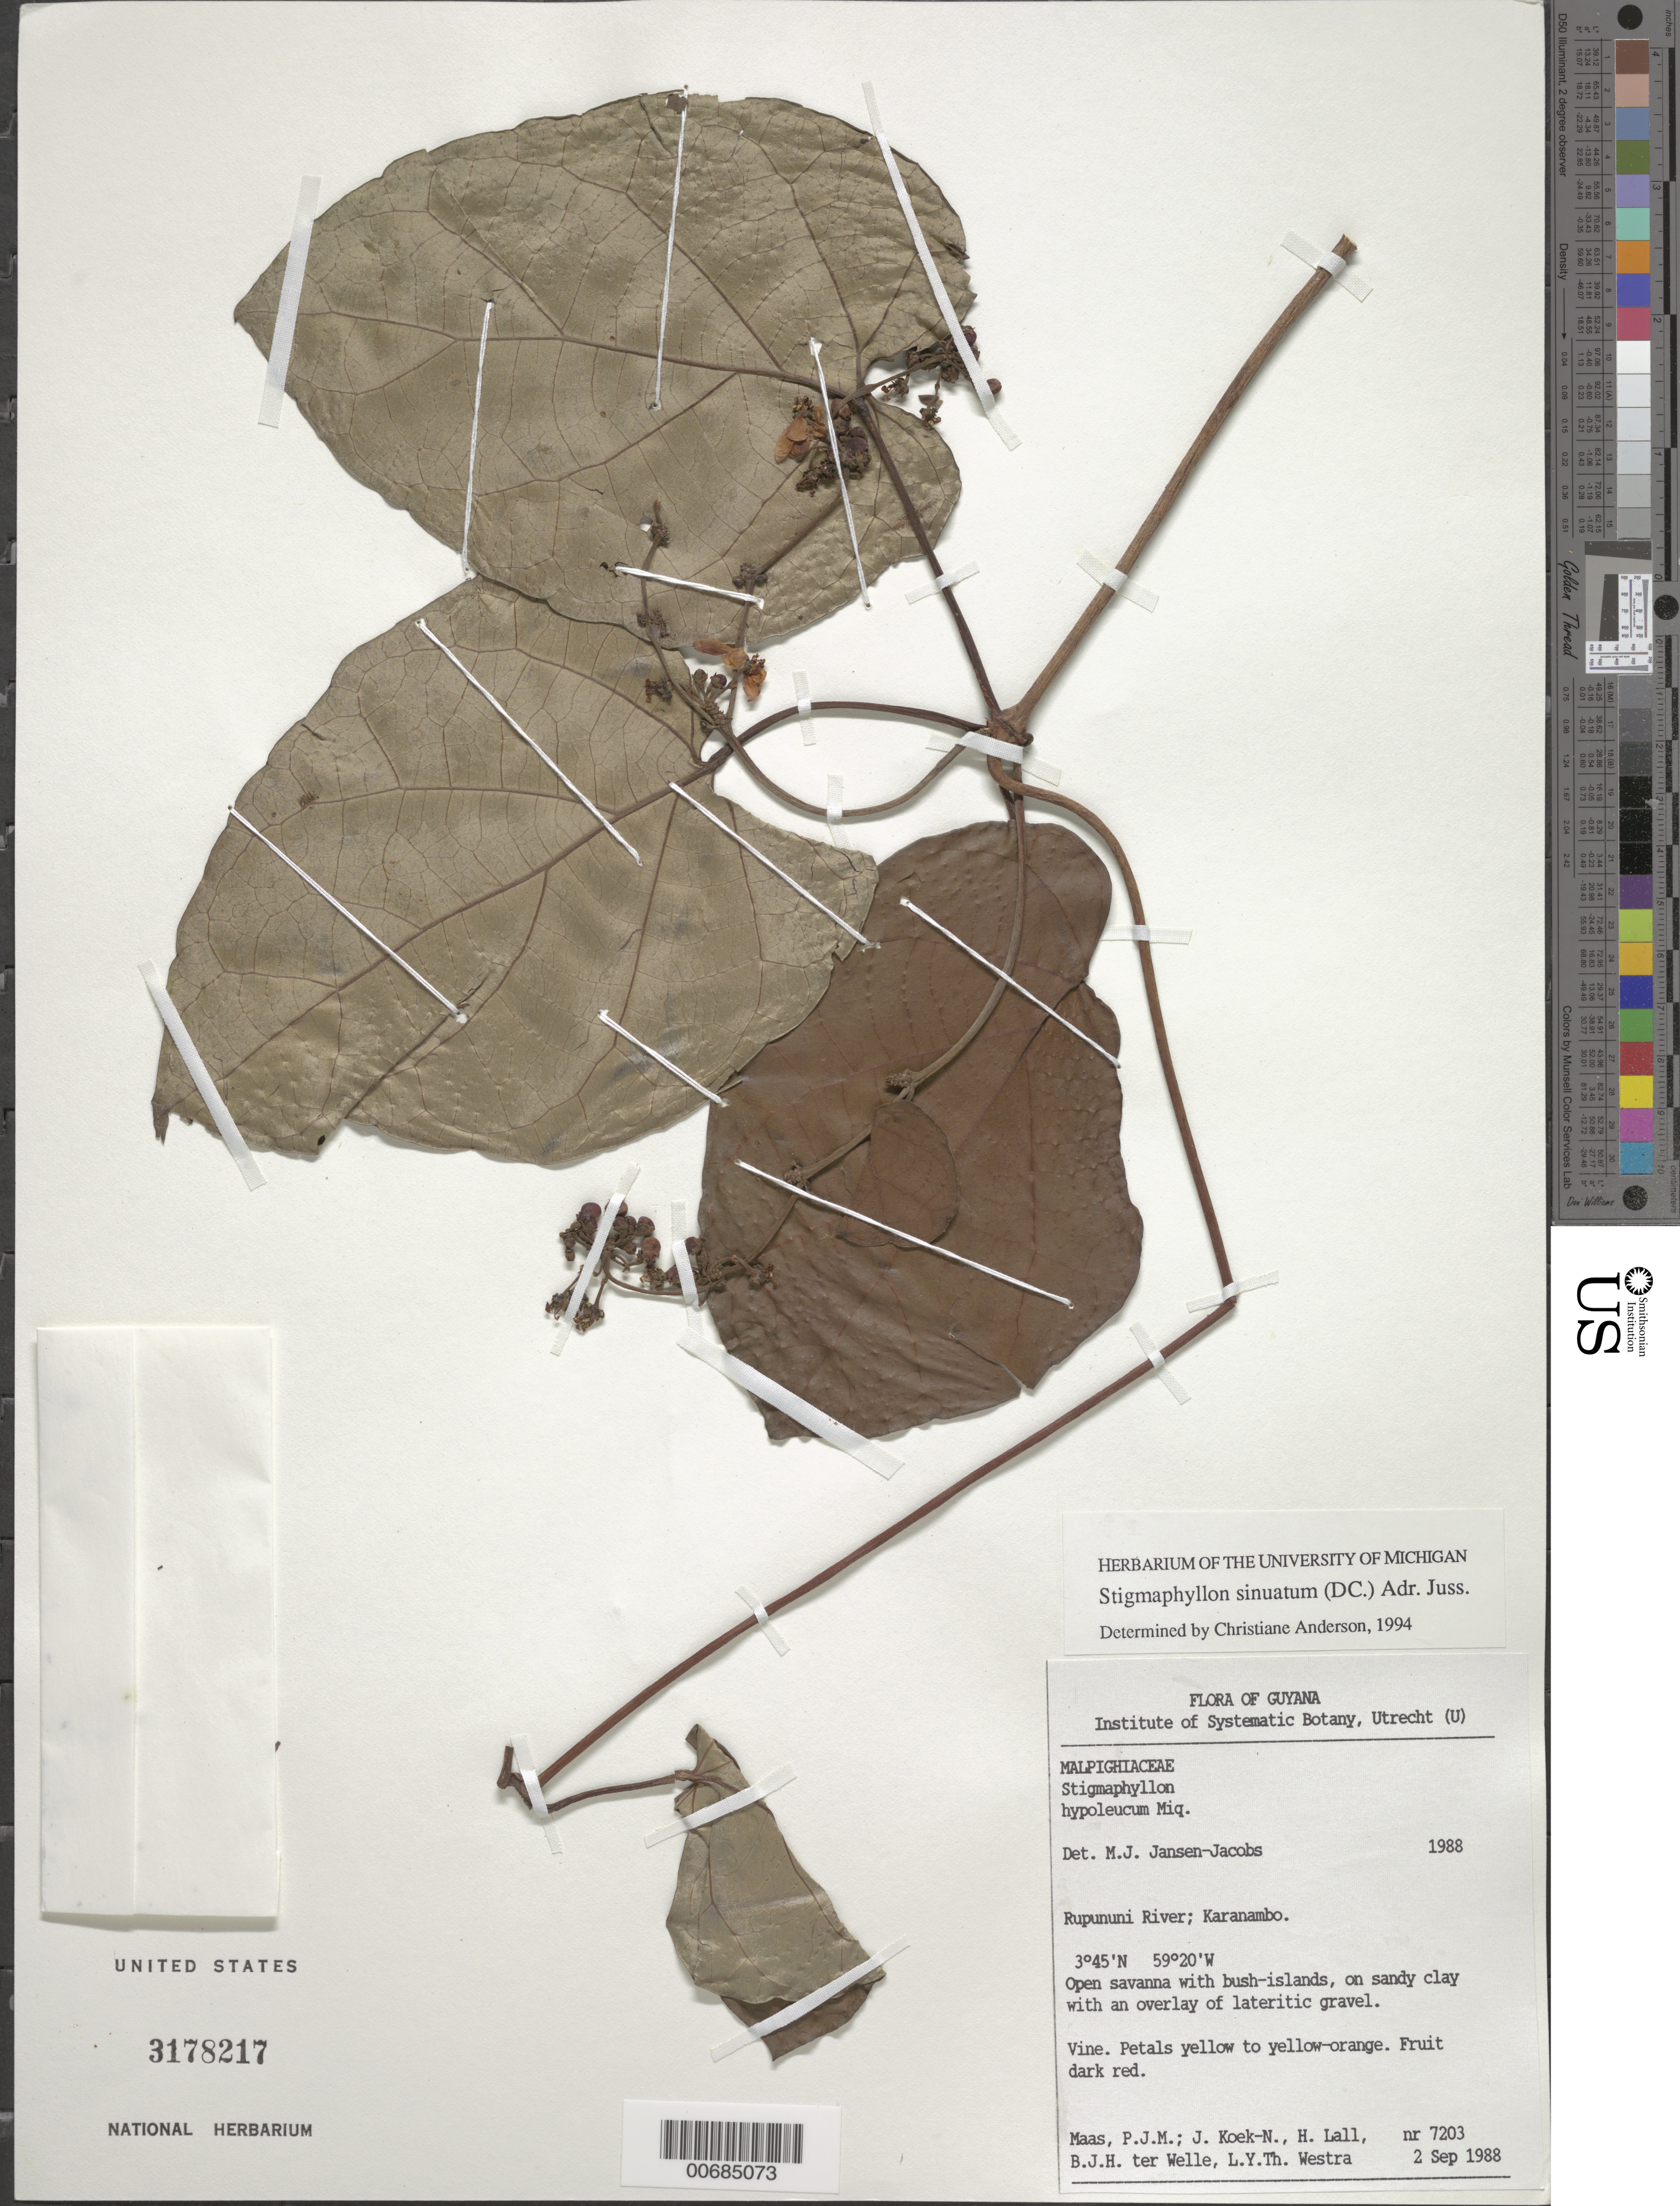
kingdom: Plantae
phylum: Tracheophyta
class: Magnoliopsida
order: Malpighiales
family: Malpighiaceae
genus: Stigmaphyllon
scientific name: Stigmaphyllon sinuatum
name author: (DC.) A. Juss.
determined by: Anderson, C.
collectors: P. Maas, J. Koek-Noorman, H. Lall, B. Welle & L. Y. T. Westra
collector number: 7203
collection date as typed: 2-Sep-88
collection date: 1988-09-02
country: Guyana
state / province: U. Takutu-U. Essequibo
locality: Karanambo, Rupununi River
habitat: Open savanna, sandy clay with overlay of lateritic gravel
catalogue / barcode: US 3178217